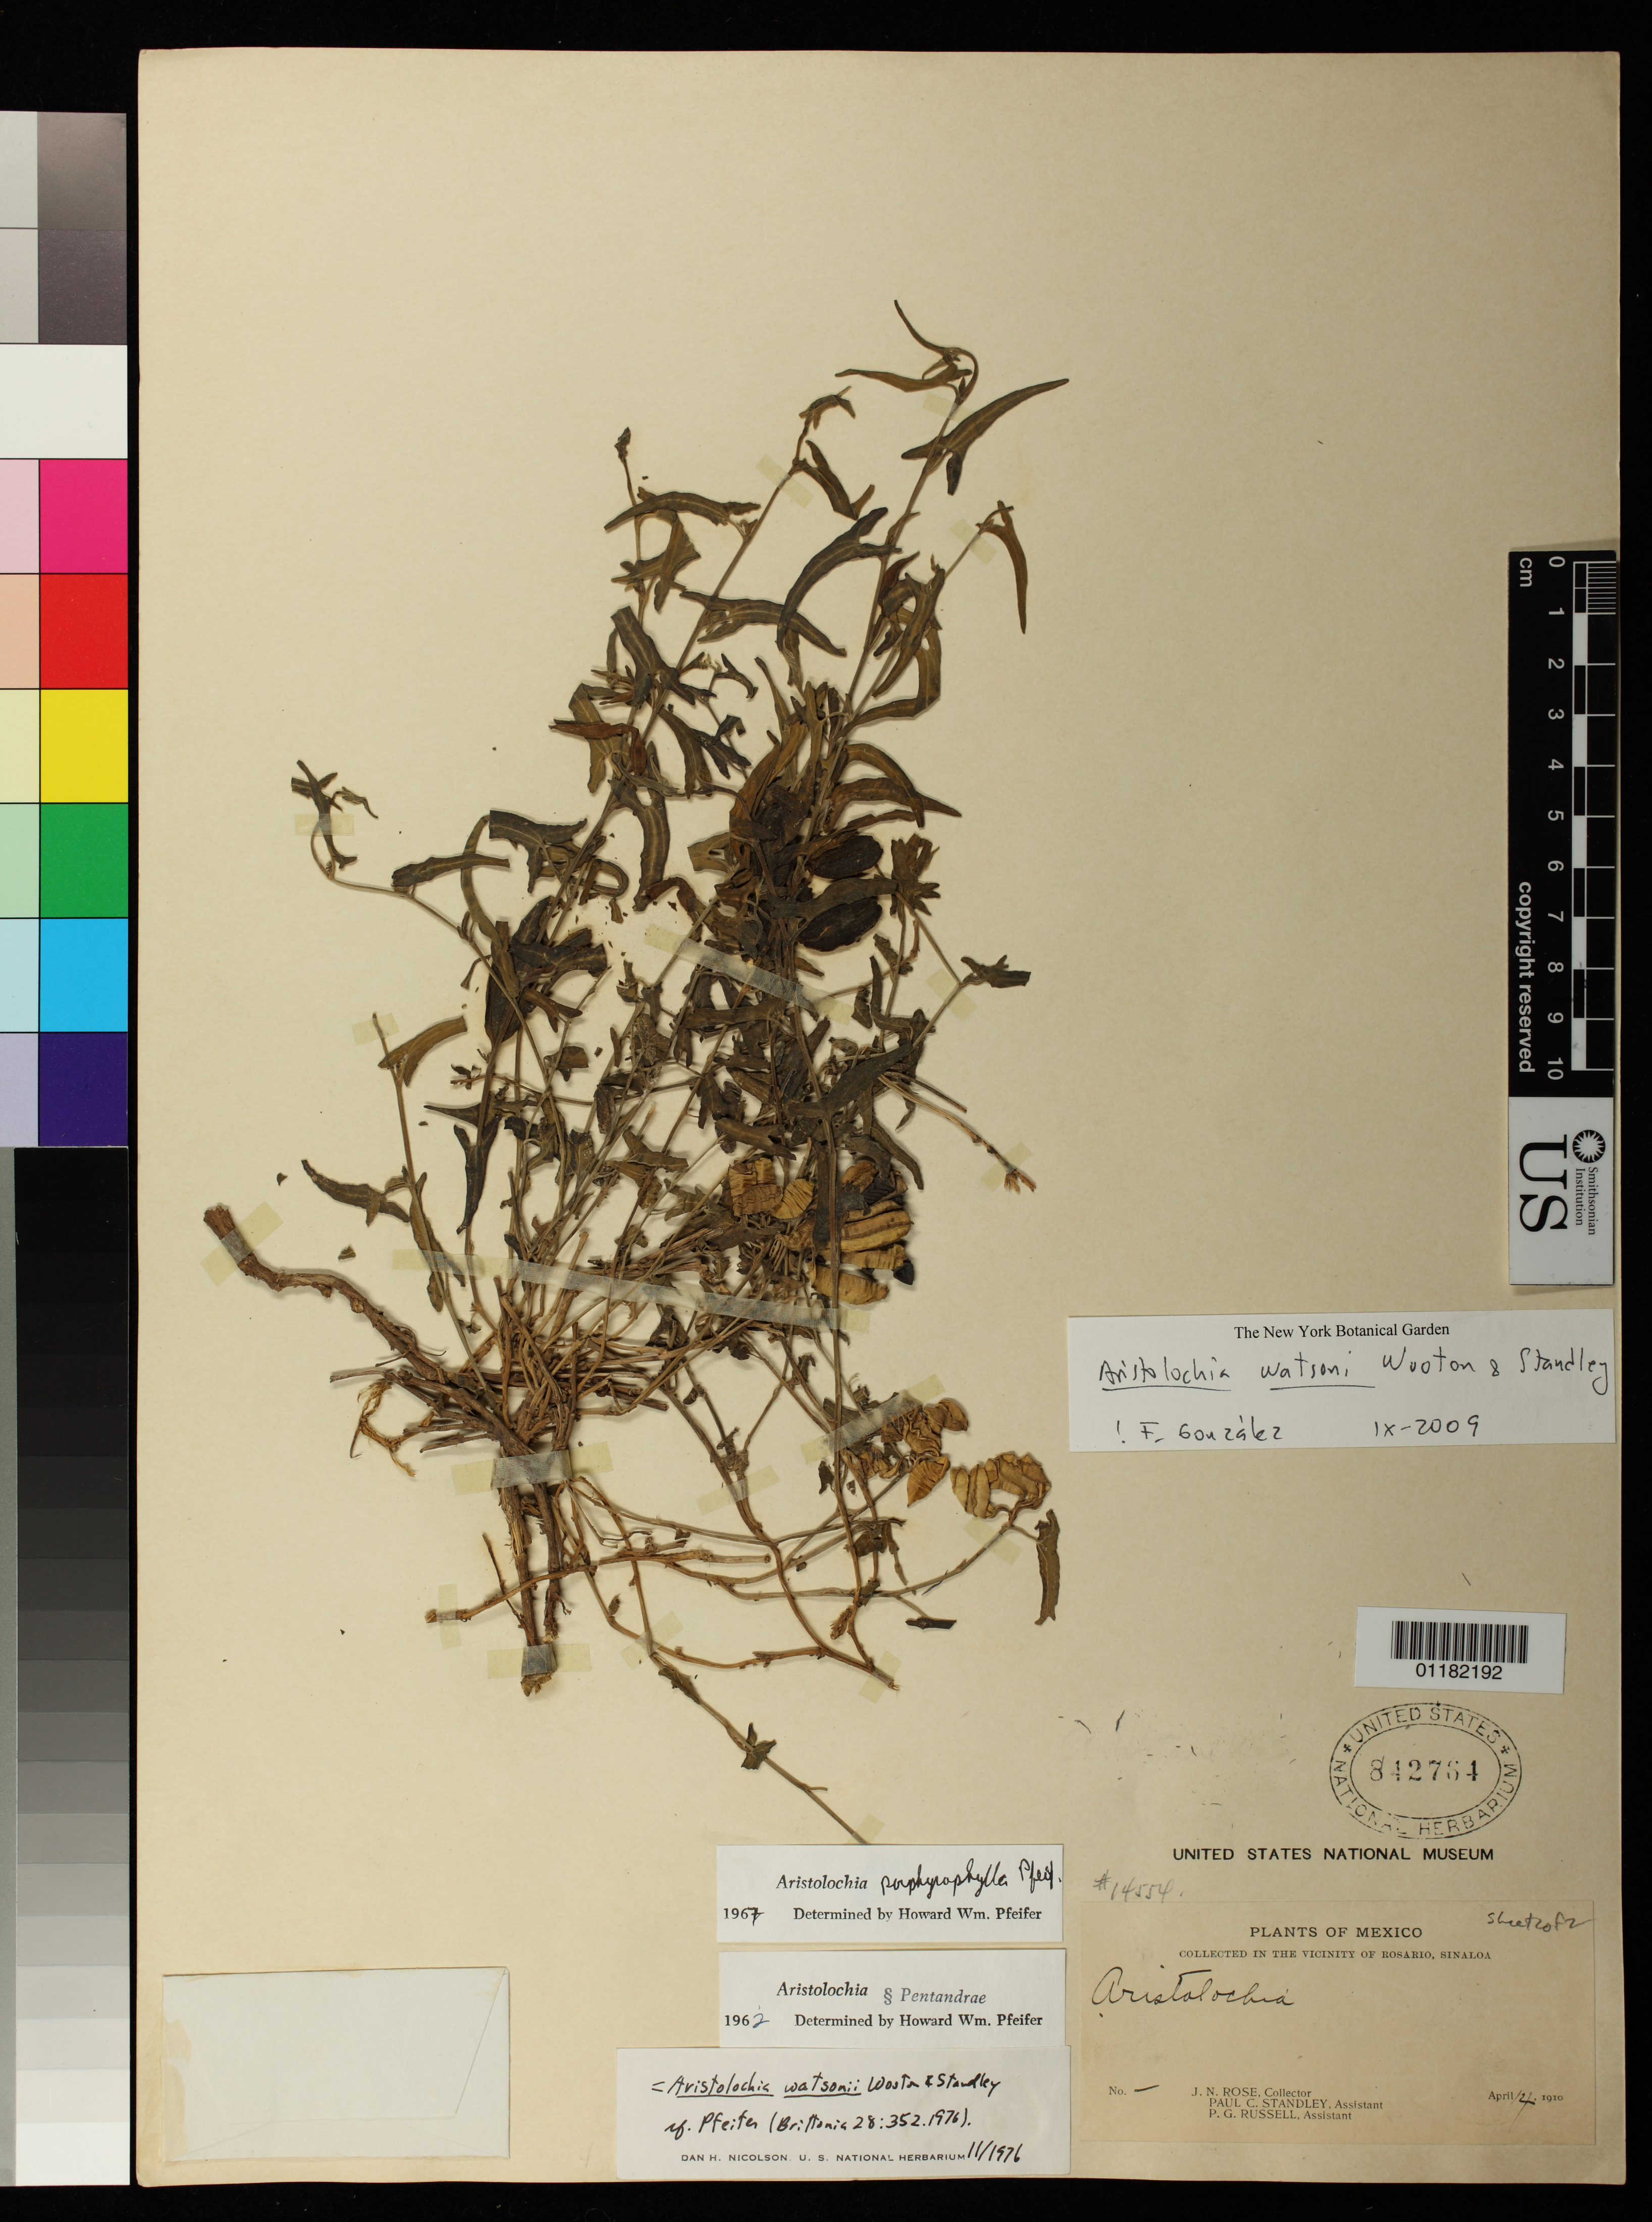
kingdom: Plantae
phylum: Tracheophyta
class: Magnoliopsida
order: Piperales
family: Aristolochiaceae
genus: Aristolochia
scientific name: Aristolochia watsonii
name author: Wooton & Standl.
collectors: J. N. Rose, P. C. Standley & P. G. Russell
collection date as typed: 14 Apr 1910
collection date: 1910-04-14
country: Mexico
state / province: Sinaloa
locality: Vicinity of Rosario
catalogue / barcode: US 842784